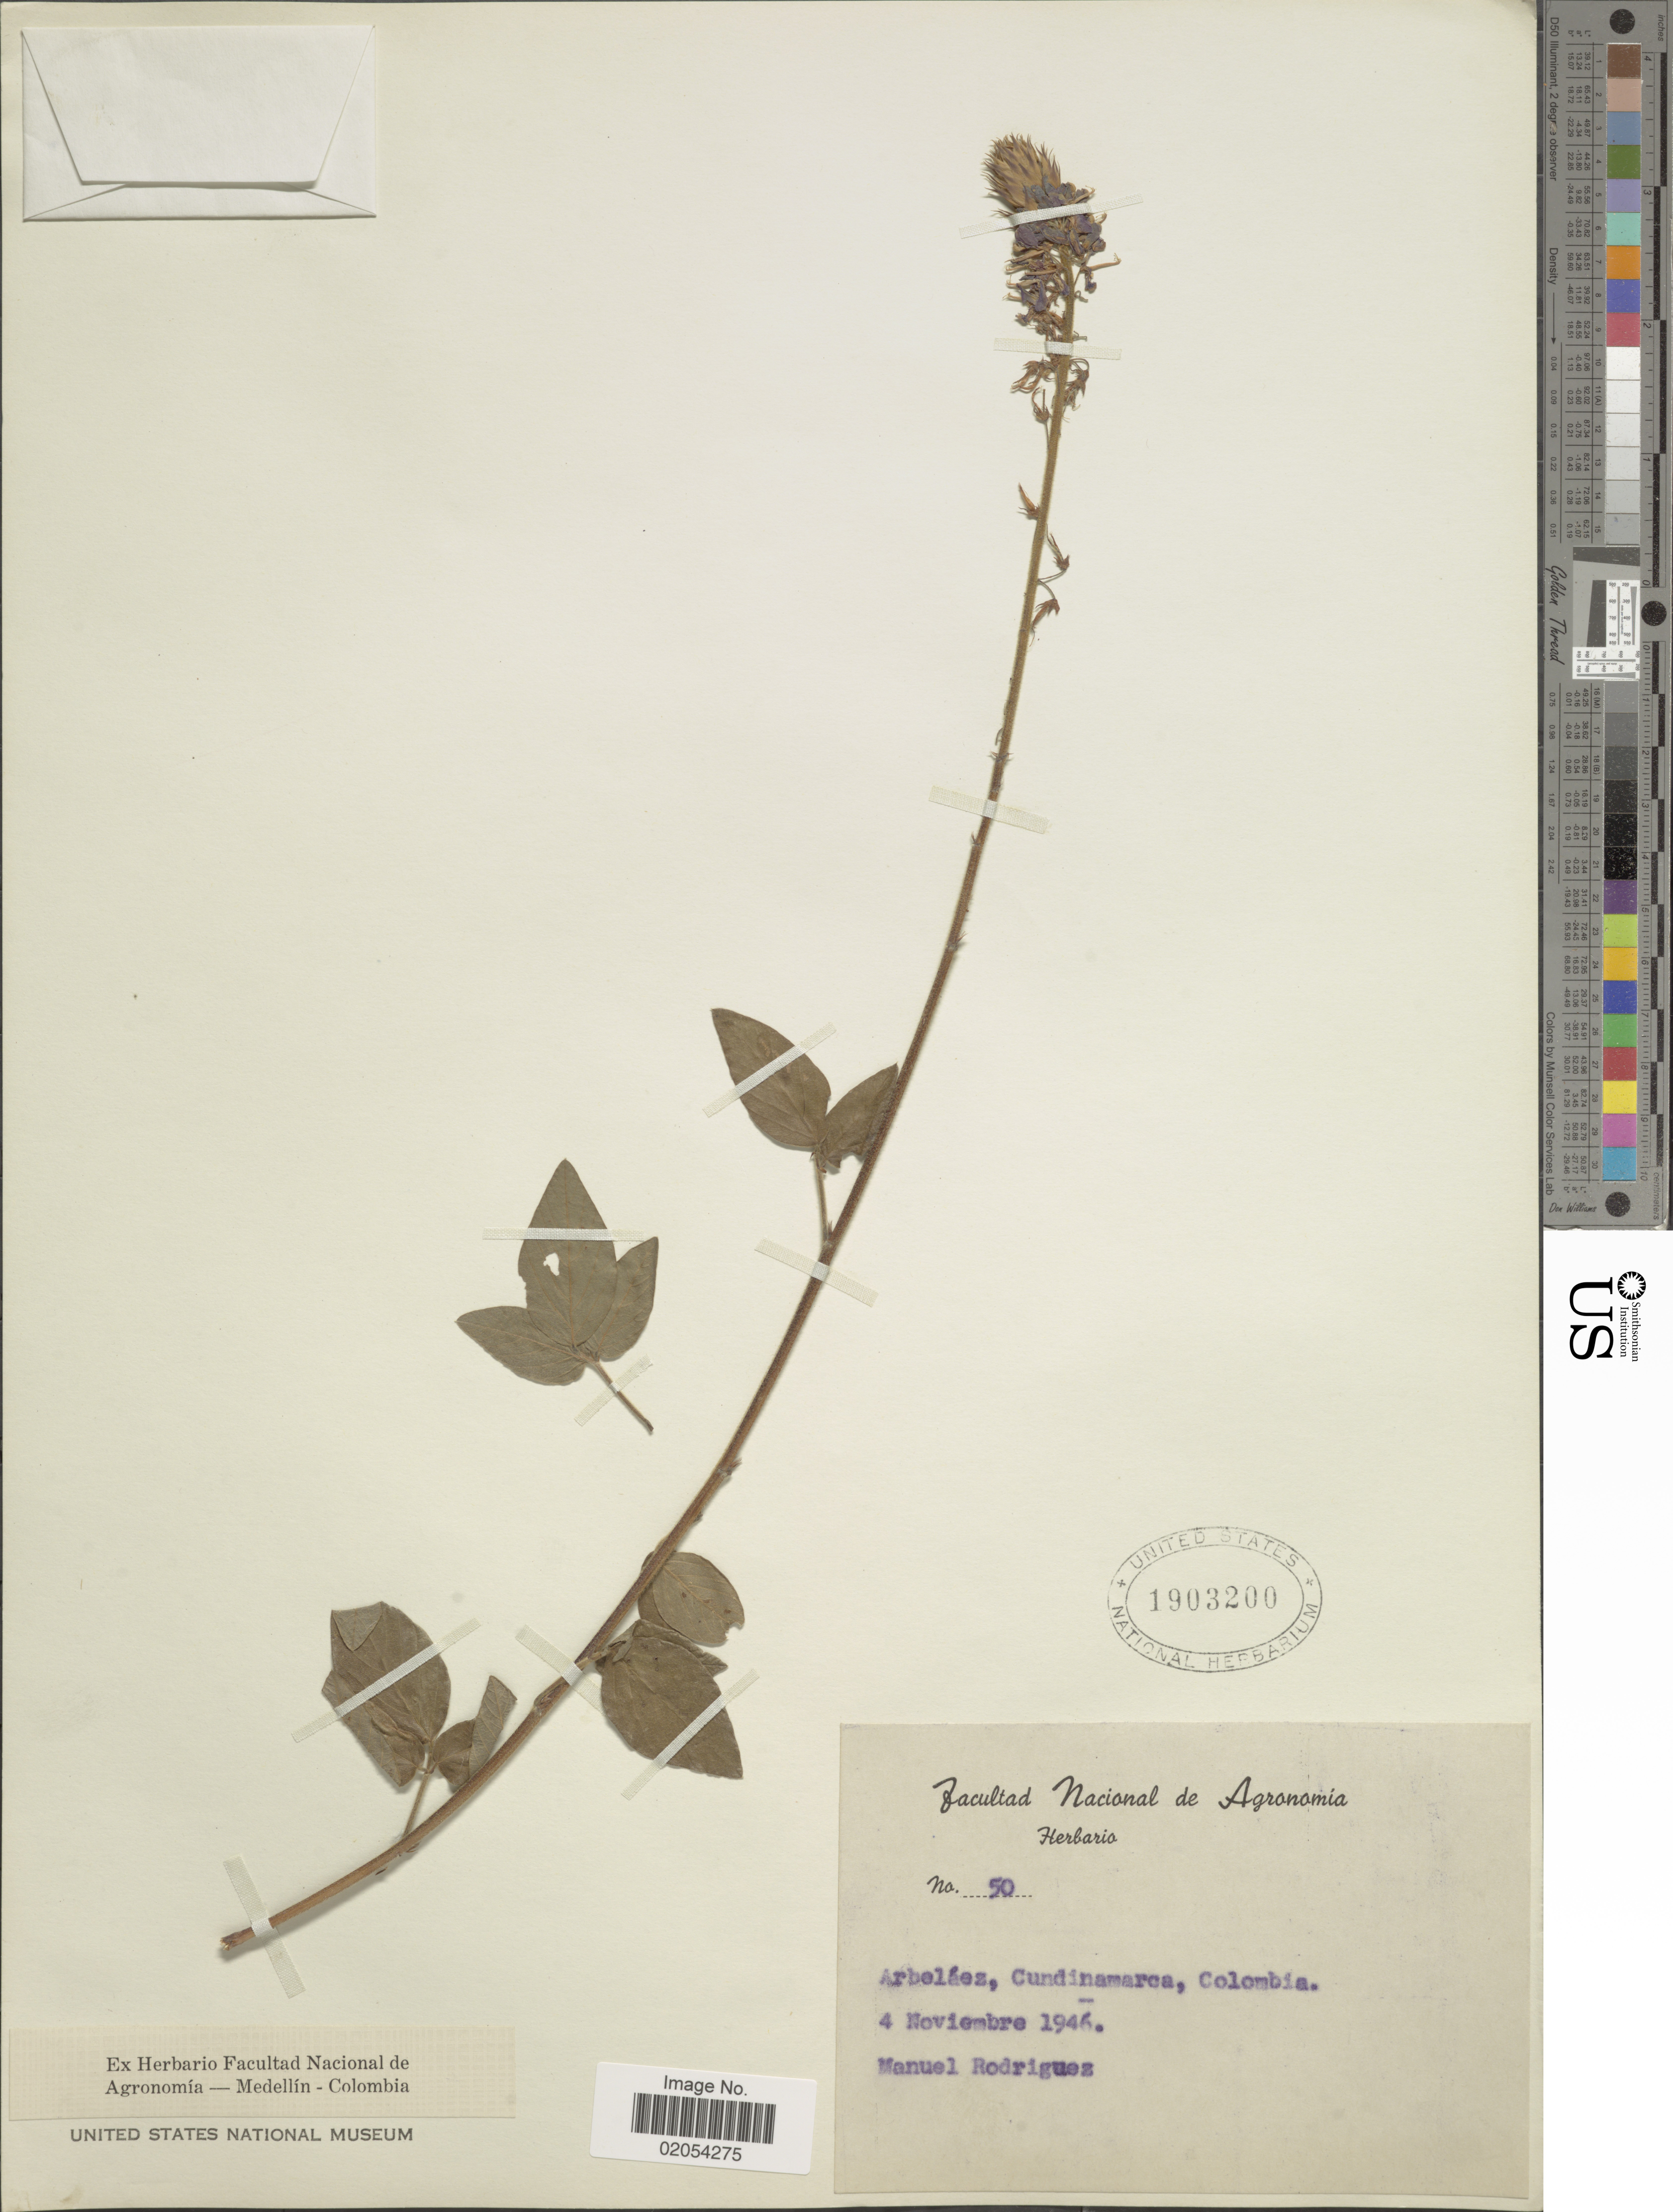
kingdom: Plantae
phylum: Tracheophyta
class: Magnoliopsida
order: Fabales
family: Fabaceae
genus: Desmodium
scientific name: Desmodium sp.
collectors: M. Rodriguez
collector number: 50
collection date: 1946-11-04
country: Colombia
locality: Arbelaez, Cundinamarca, Colombia.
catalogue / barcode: US 1903200